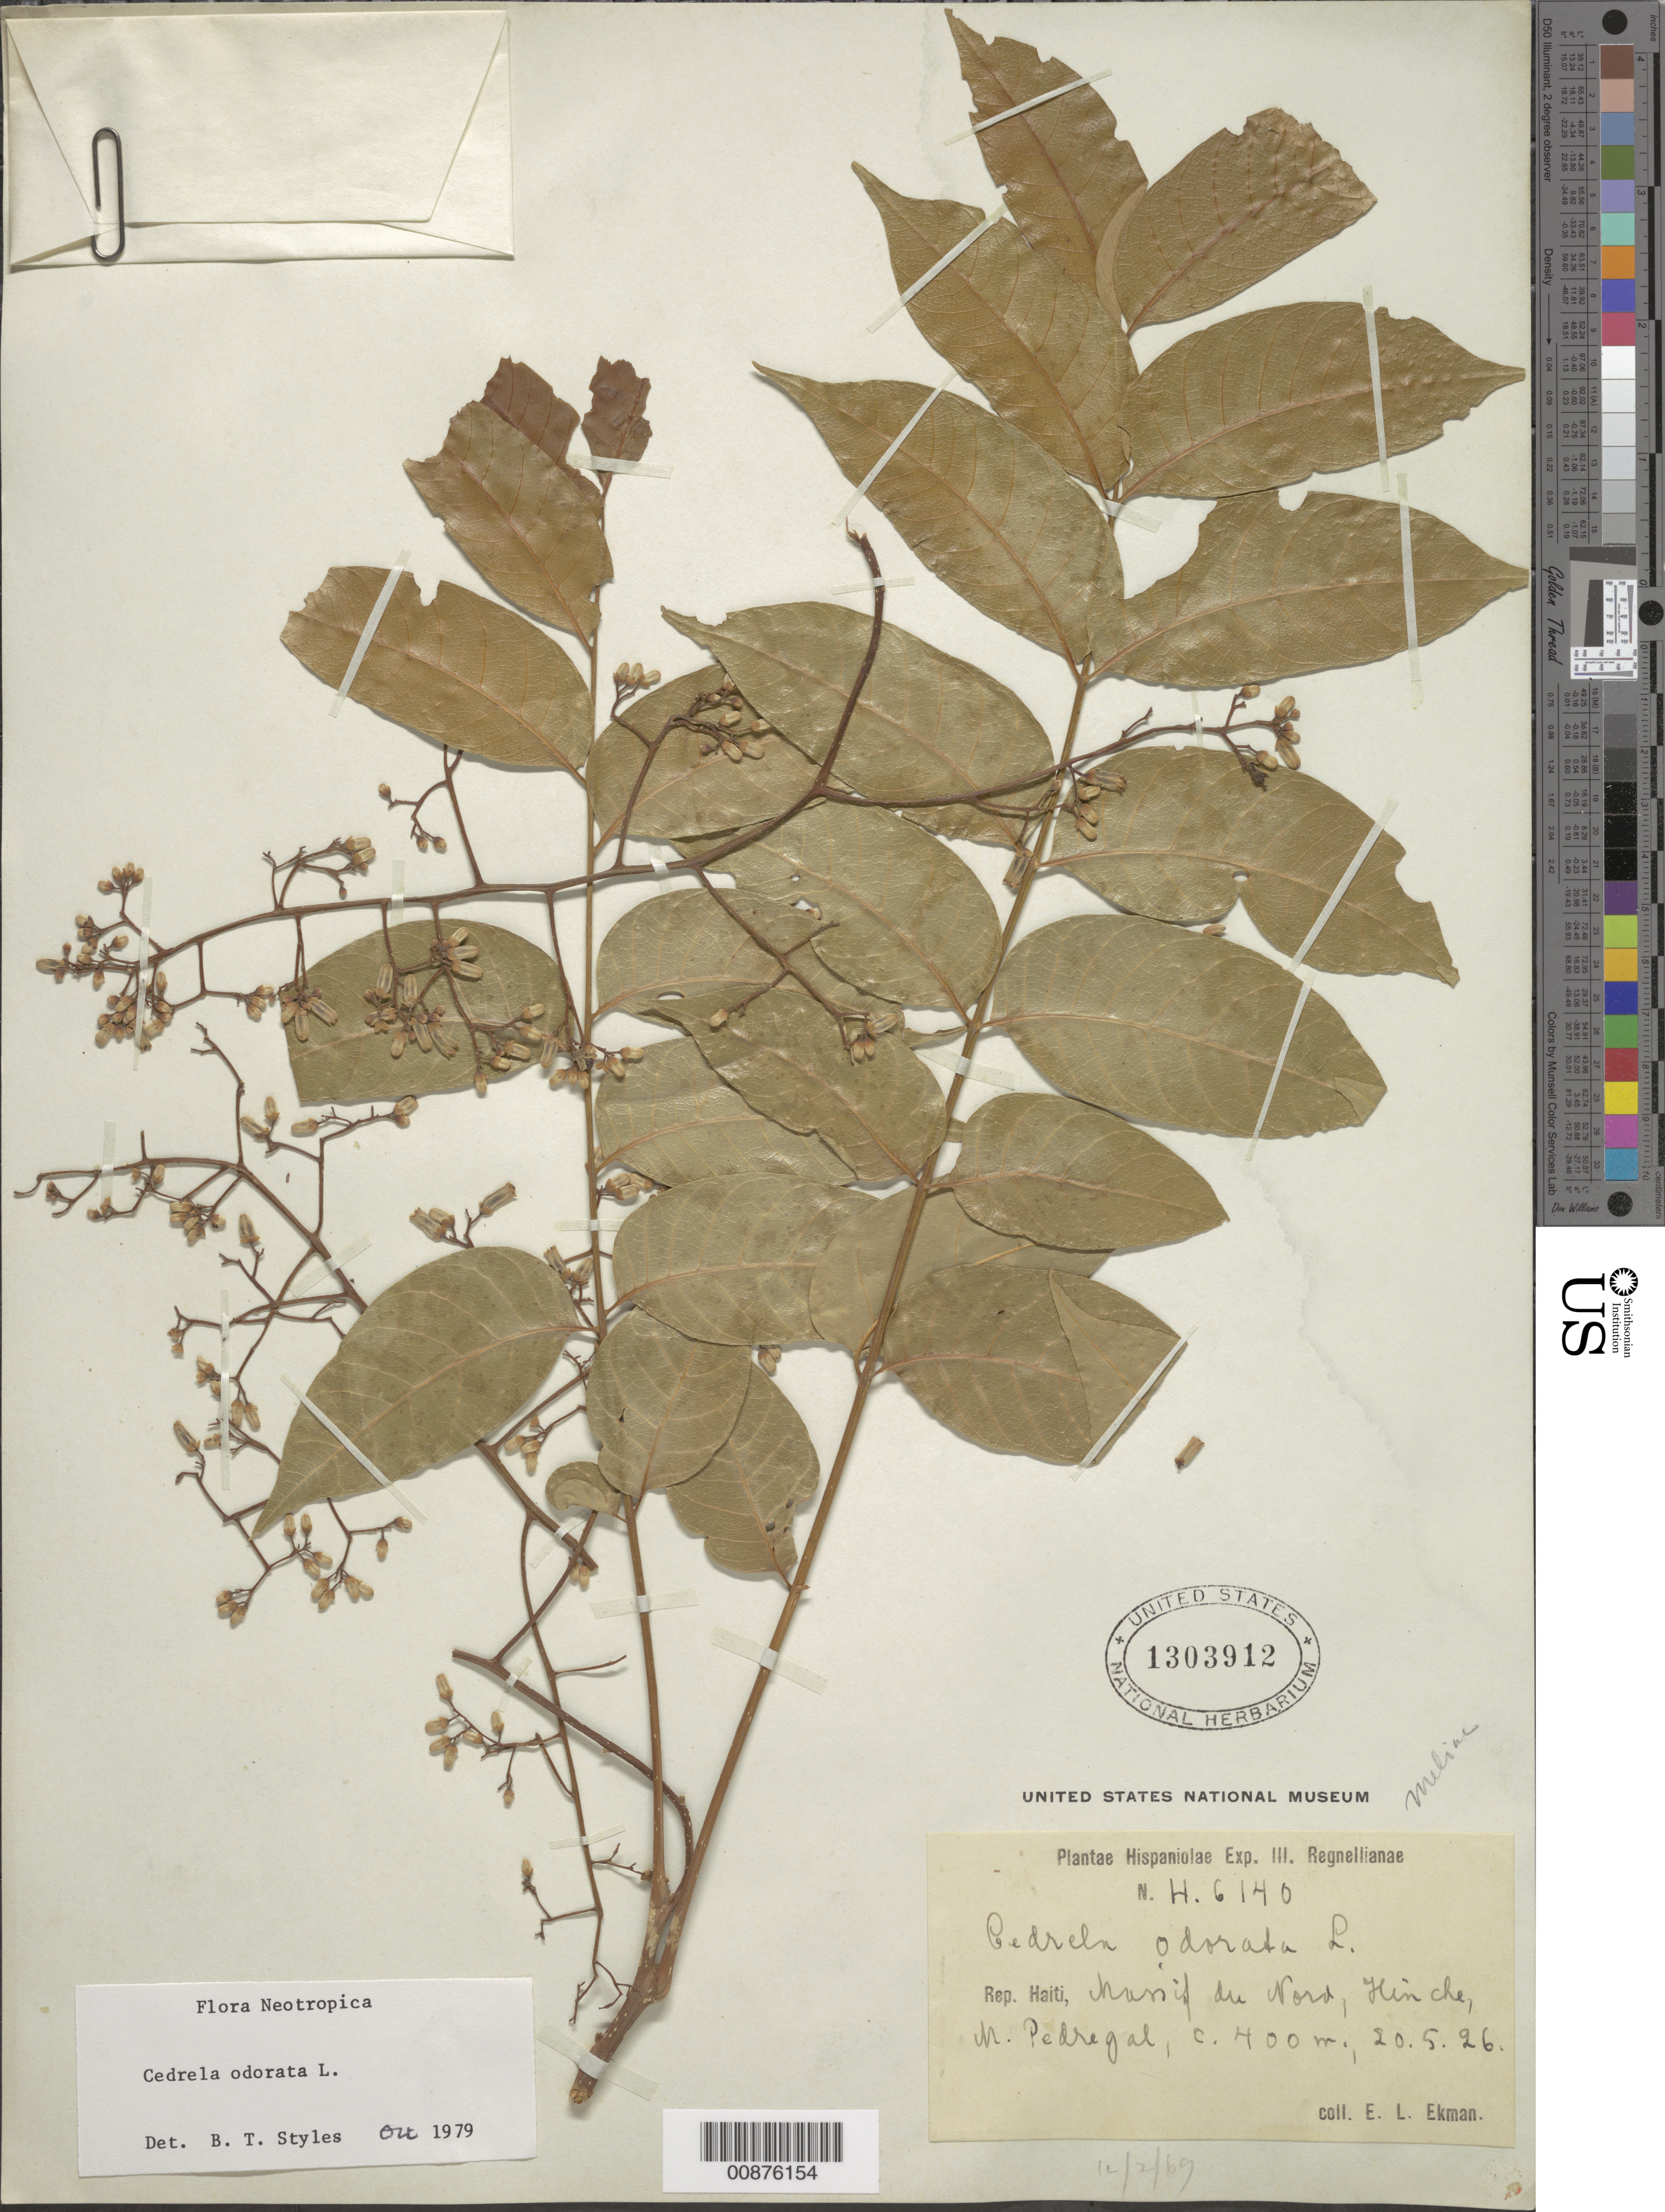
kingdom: Plantae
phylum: Tracheophyta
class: Magnoliopsida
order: Sapindales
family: Meliaceae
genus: Cedrela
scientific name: Cedrela odorata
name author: L.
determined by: Styles, B. T.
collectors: E. L. Ekman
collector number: H 6140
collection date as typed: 20 May 1926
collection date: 1926-05-20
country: Haiti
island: Hispaniola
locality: Massif du Nord, Hinche, M. Pedregal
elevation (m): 400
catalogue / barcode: US 1303912